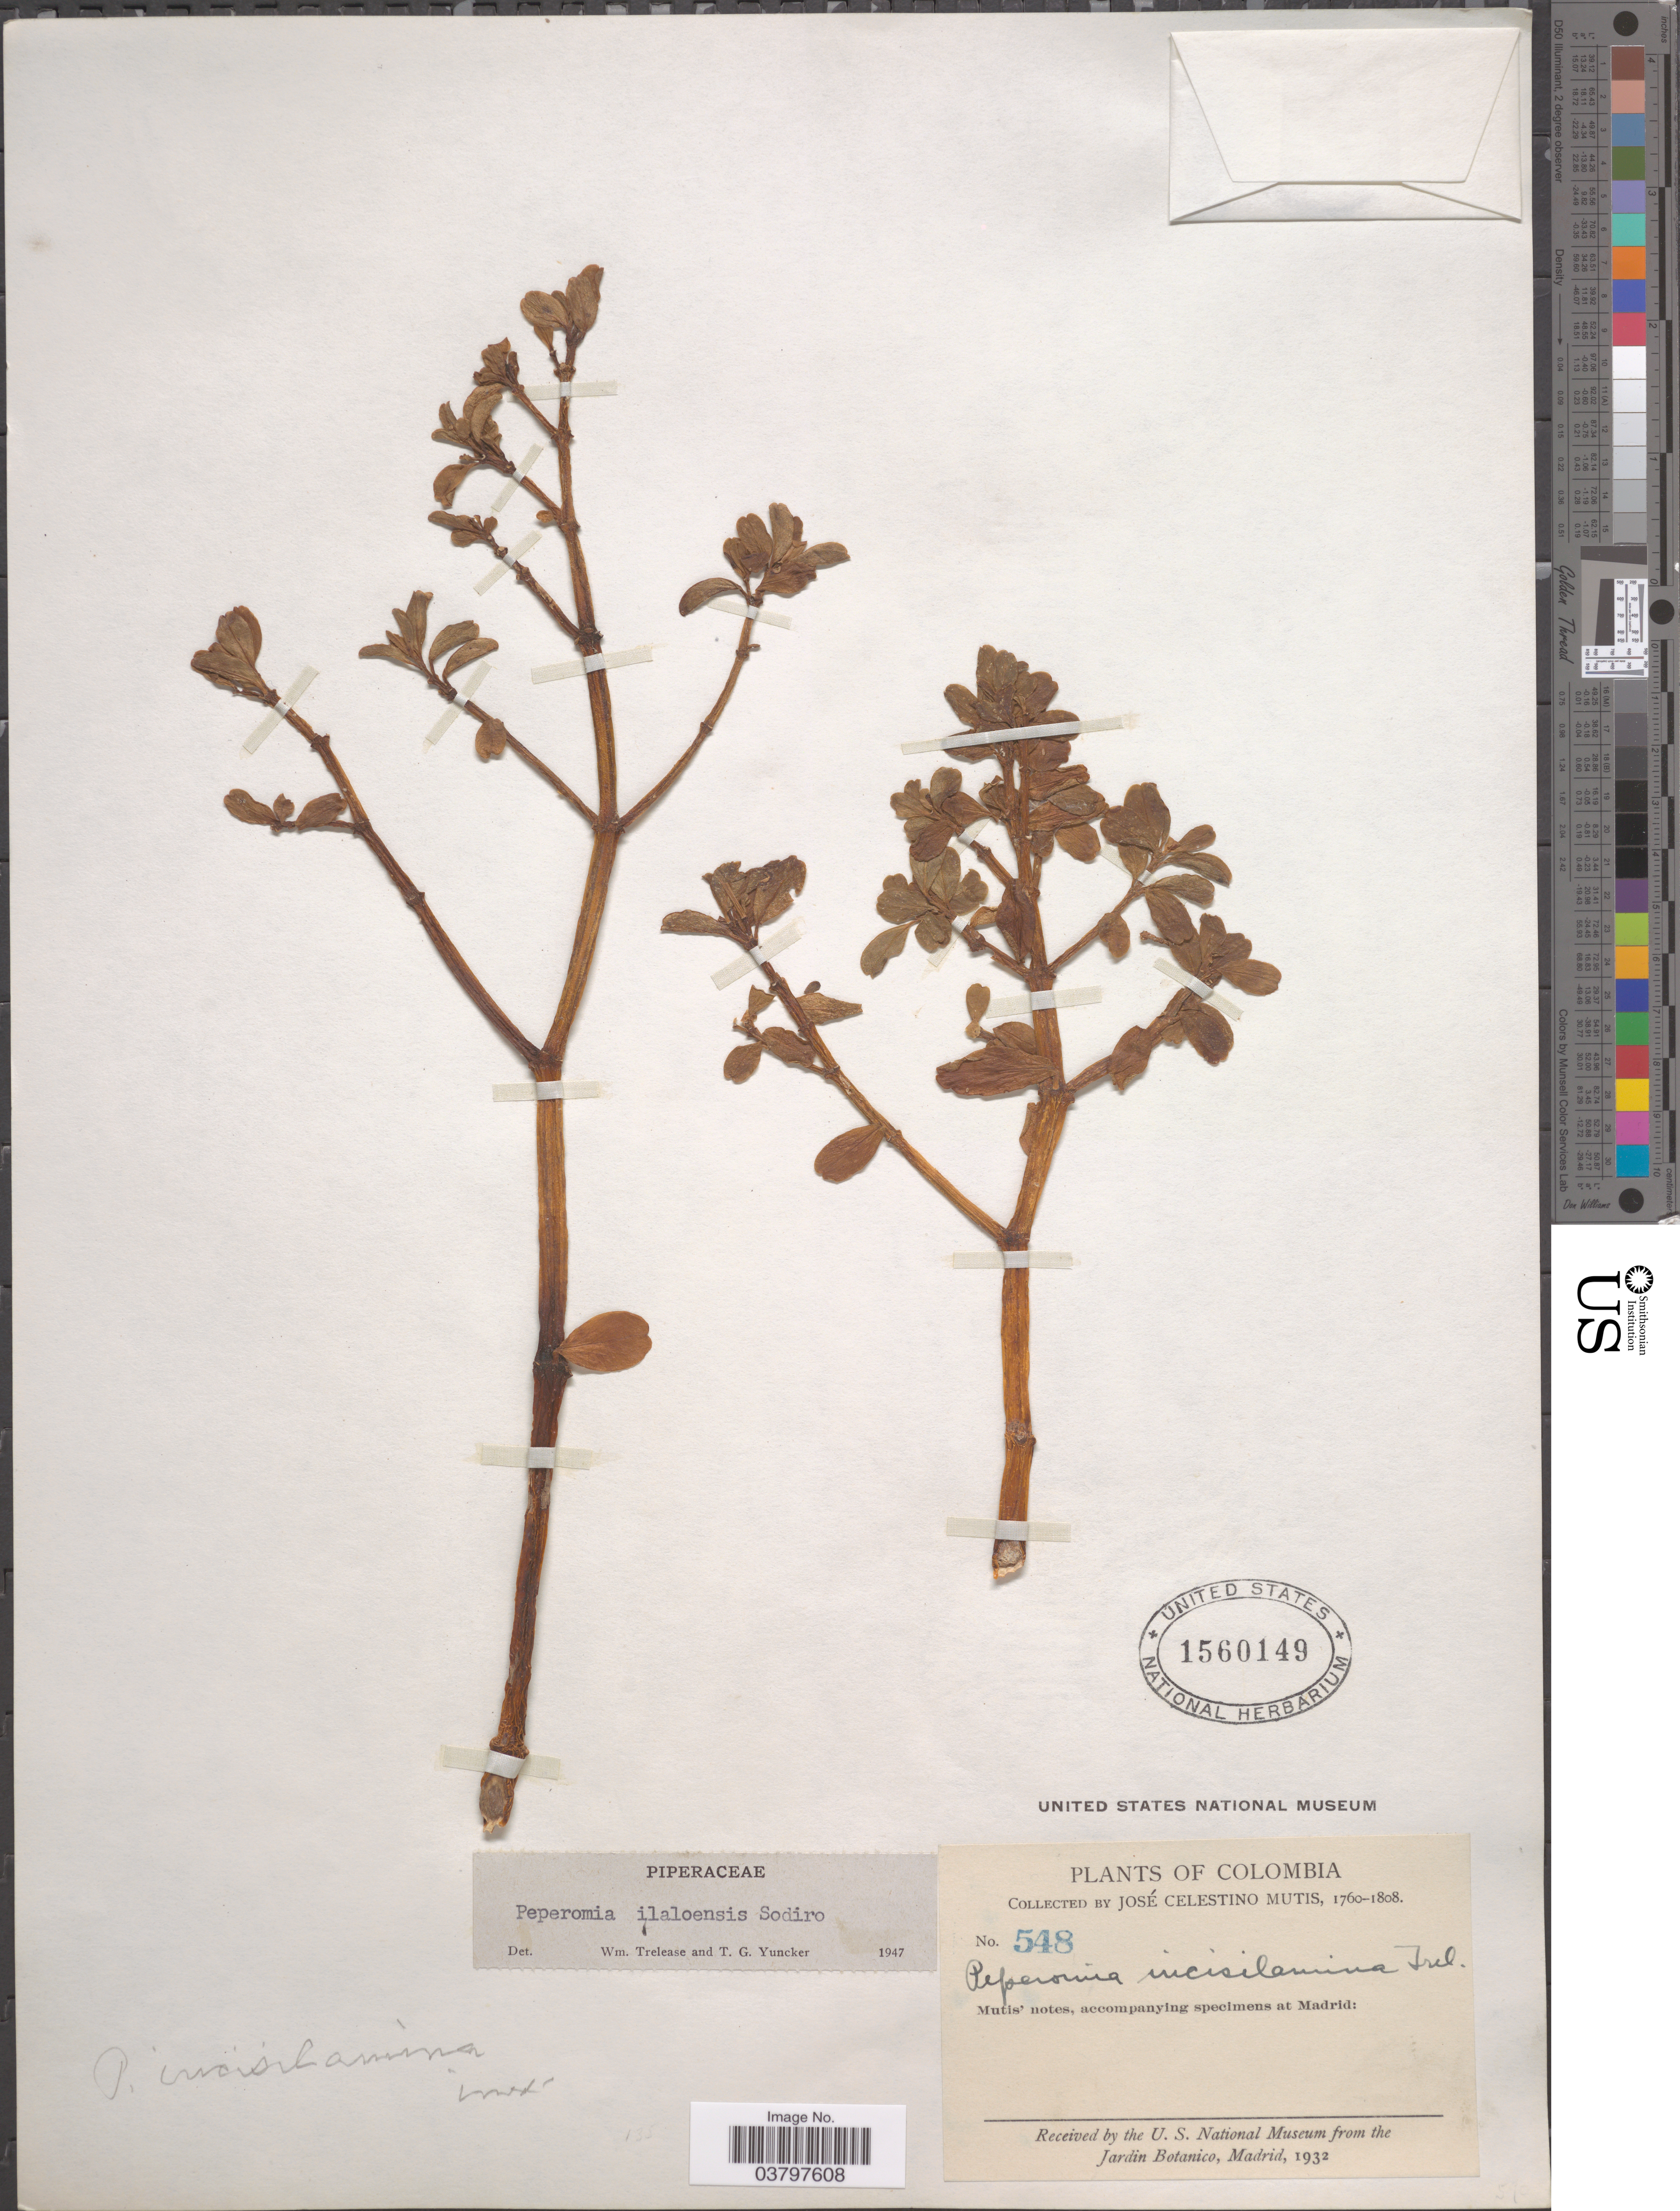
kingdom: Plantae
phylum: Tracheophyta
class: Magnoliopsida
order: Piperales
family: Piperaceae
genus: Peperomia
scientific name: Peperomia ilaloensis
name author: Sodiro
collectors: J. C. B. Mutis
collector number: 548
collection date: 1760/1808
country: Colombia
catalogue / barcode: US 1560149